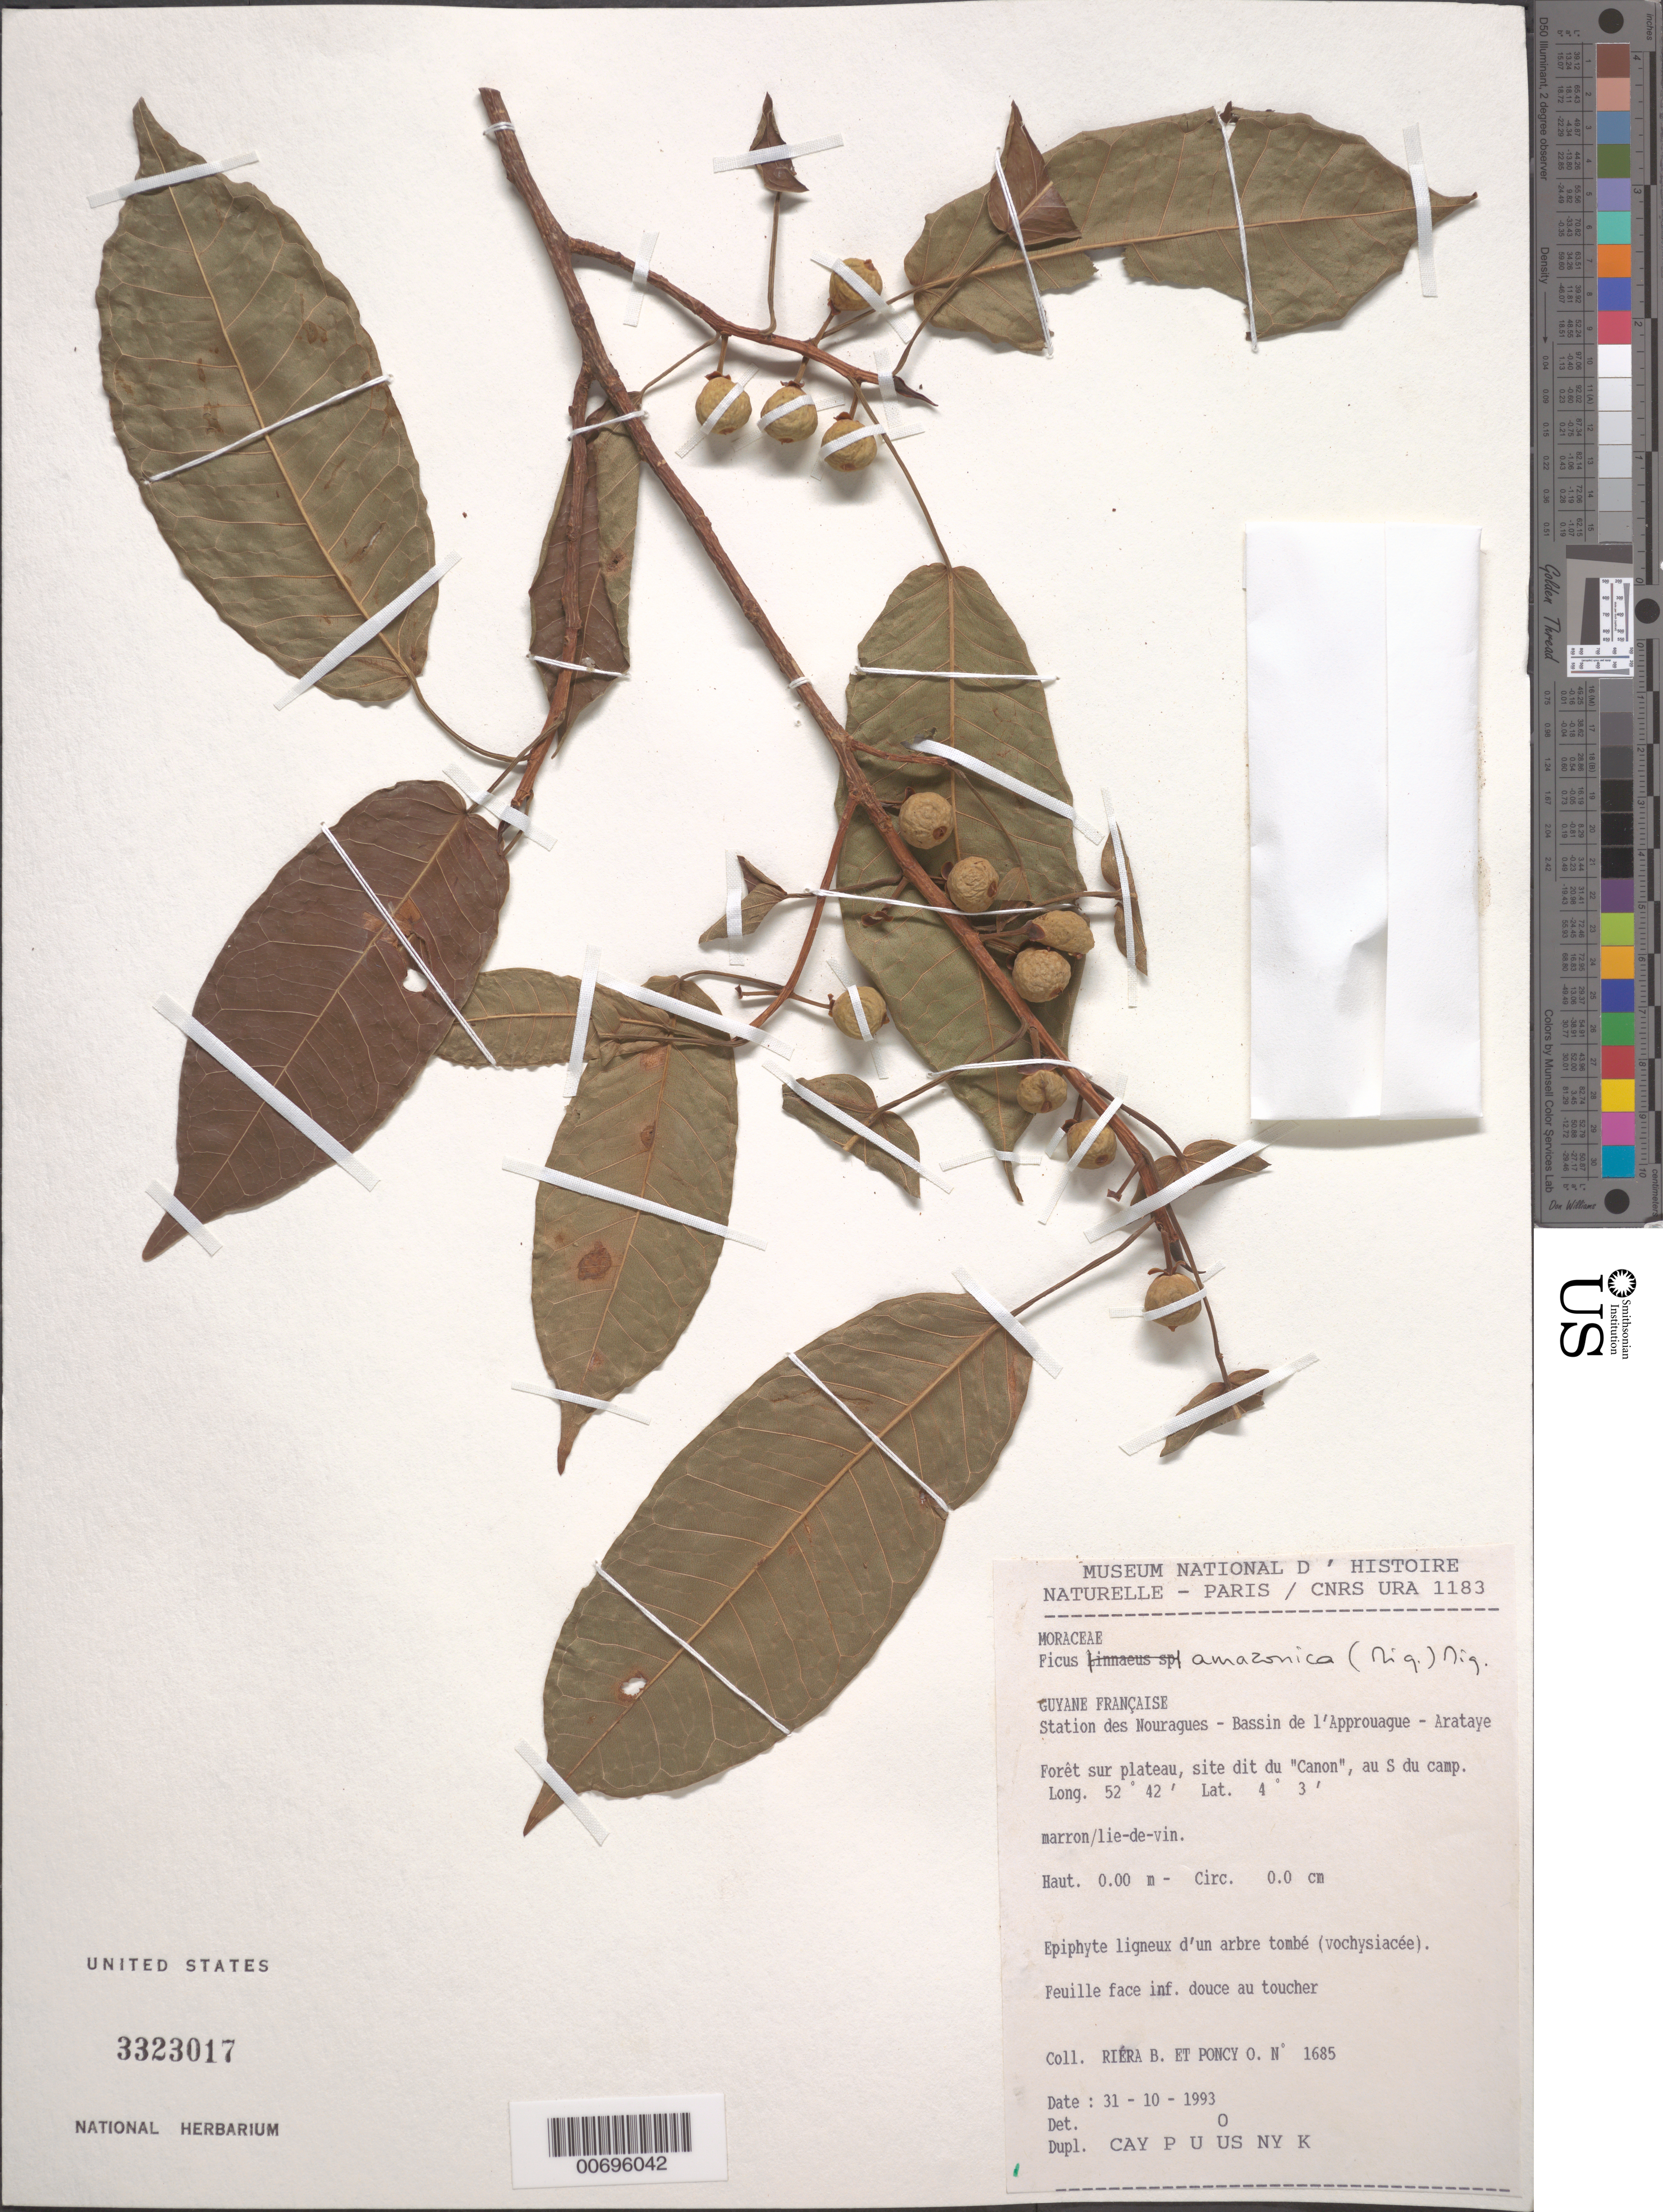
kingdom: Plantae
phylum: Tracheophyta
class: Magnoliopsida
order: Rosales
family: Moraceae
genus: Ficus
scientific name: Ficus amazonica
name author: (Miq.) Miq.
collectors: B. Riéra & O. Poncy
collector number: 1685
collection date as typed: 31-Oct-93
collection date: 1993-10-31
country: French Guiana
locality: Station des Nouragues, Bassin de l'Approuague, Arataye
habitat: Forest on plateau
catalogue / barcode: US 3323017